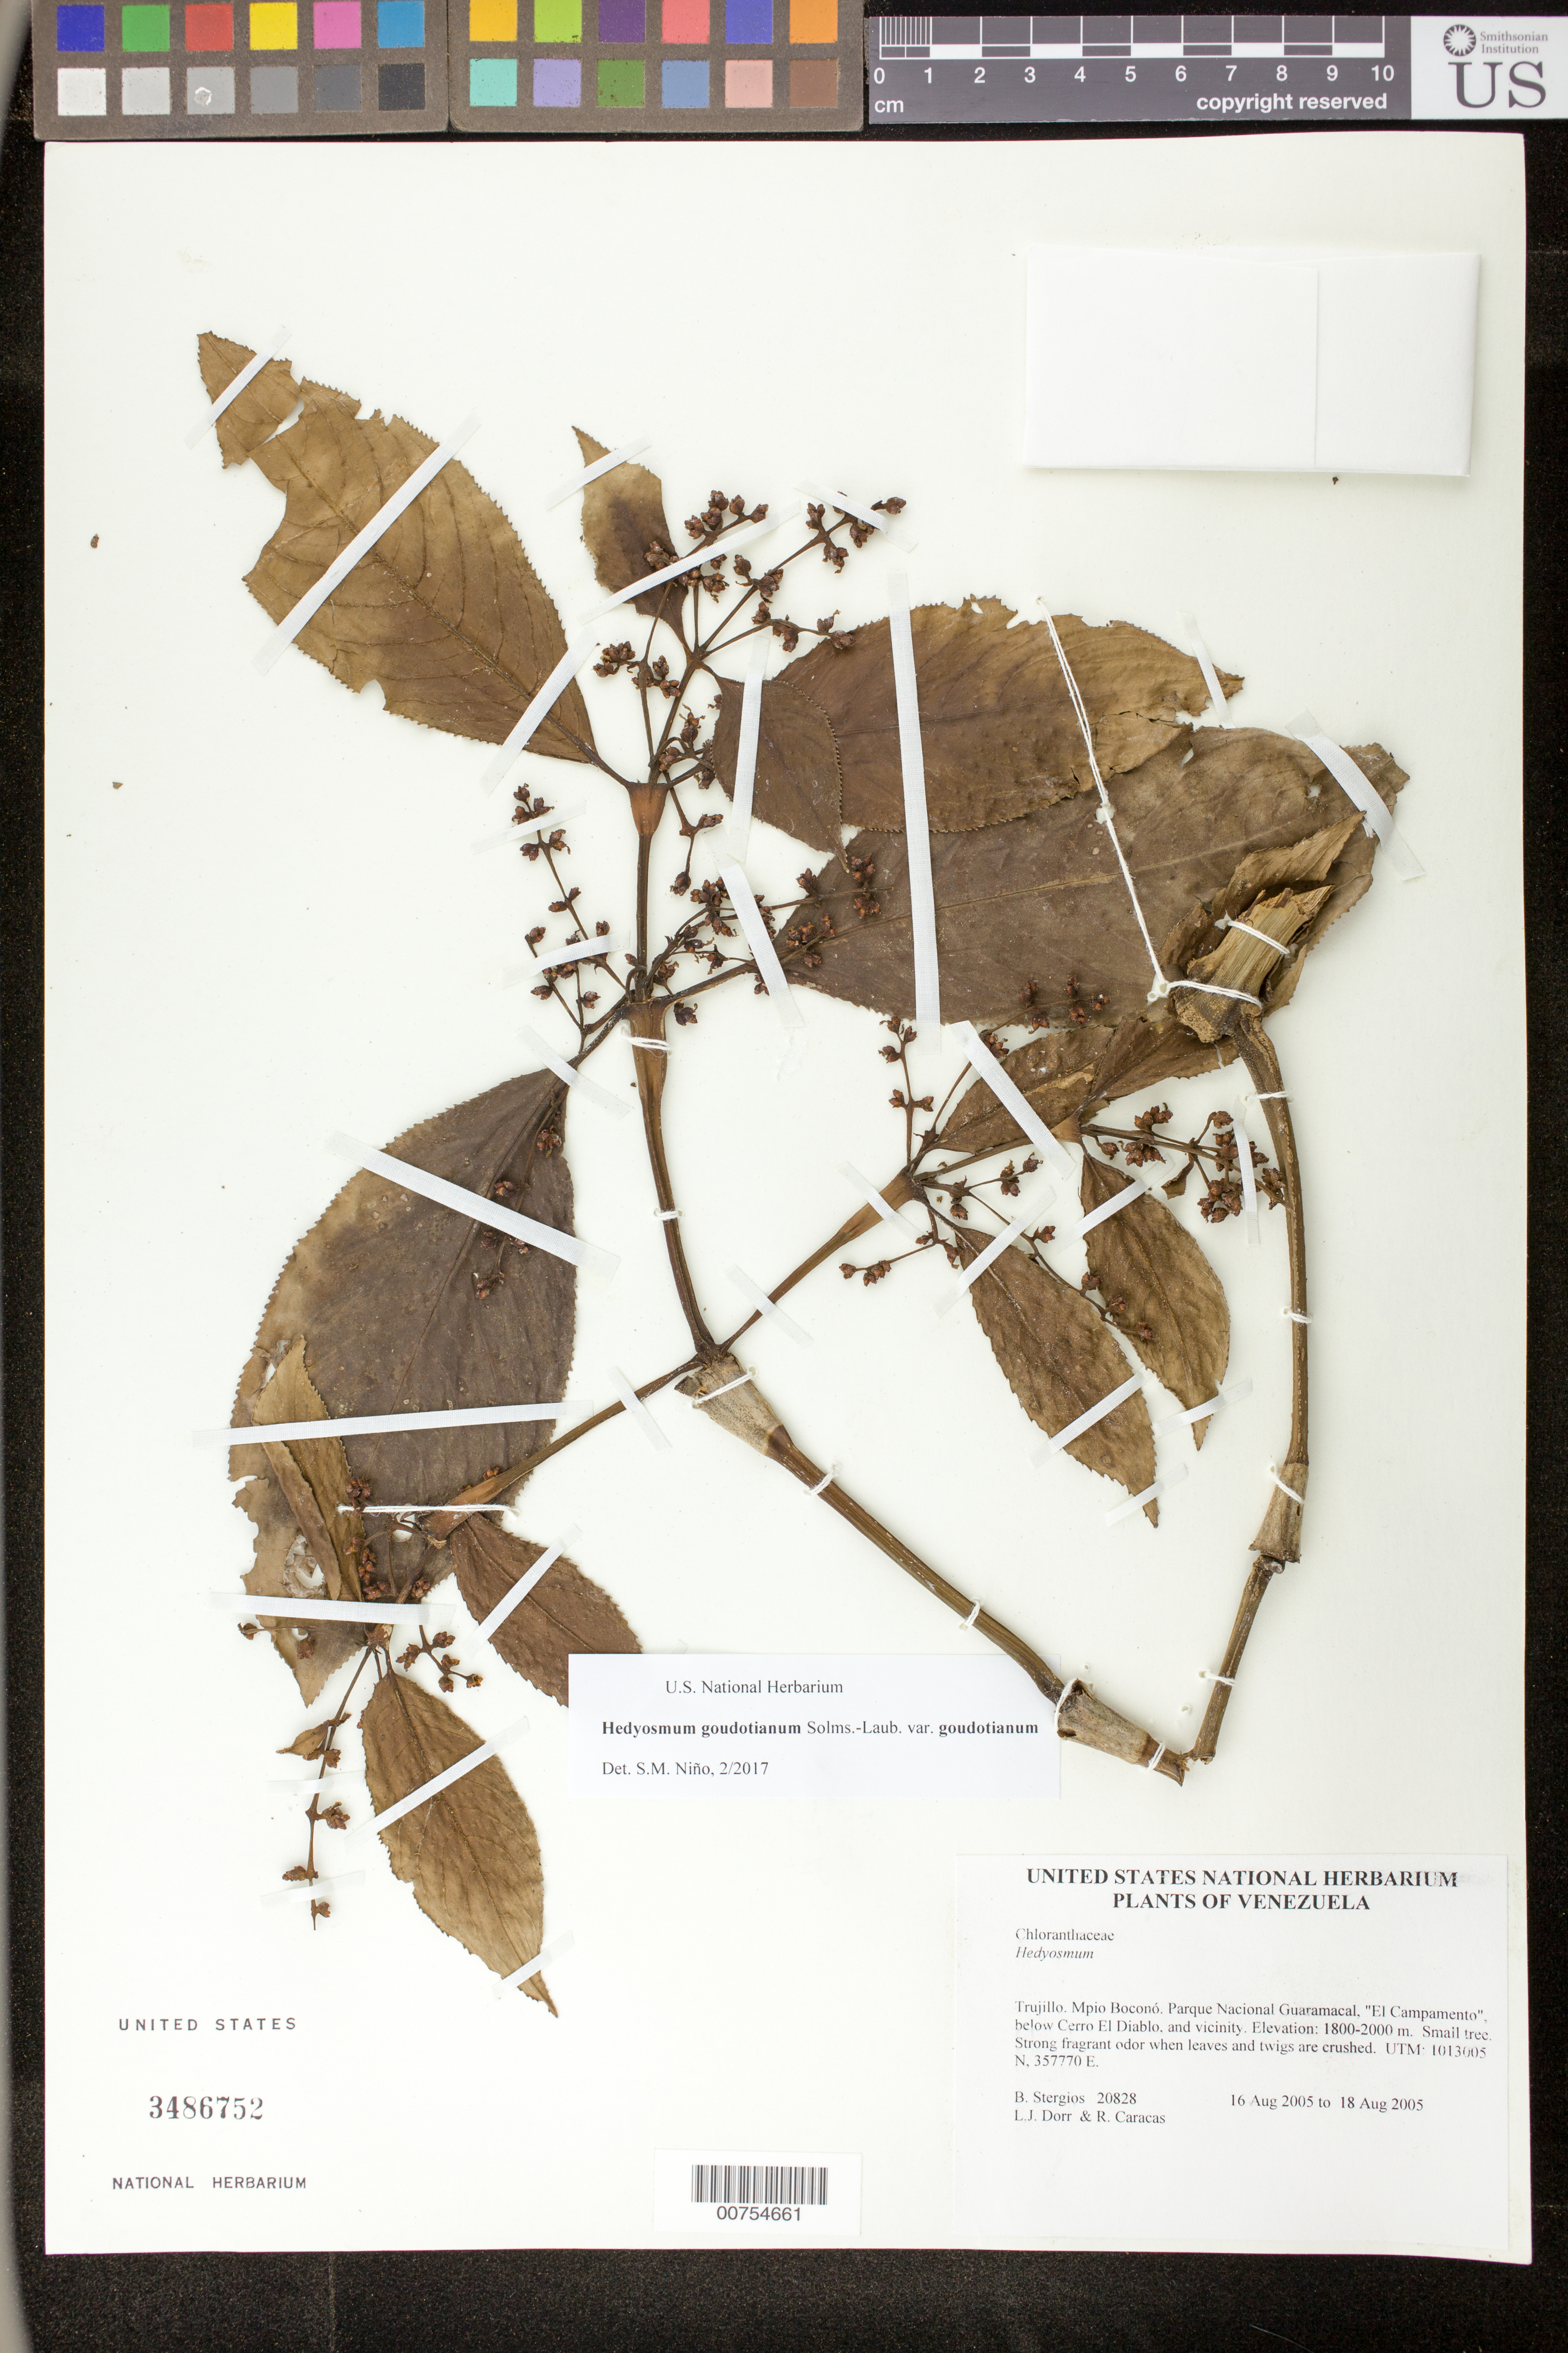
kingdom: Plantae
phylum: Tracheophyta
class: Magnoliopsida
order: Chloranthales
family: Chloranthaceae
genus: Hedyosmum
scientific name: Hedyosmum goudotianum var. goudotianum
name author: Solms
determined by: Niño, S. M., (PORT), BioCentro-UNELLEZ (VENEZUELA)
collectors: B. G. Stergios, L. J. Dorr & R. Caracas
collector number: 20828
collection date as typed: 16 Aug 2005 to 18 Aug 2005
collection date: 2005-08-16/2005-08-18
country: Venezuela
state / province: Trujillo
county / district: Boconó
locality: Parque Nacional Guaramacal, "El Campamento", below Cerro El Diablo, and vicinity.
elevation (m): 1800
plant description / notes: PORT, US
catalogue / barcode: US 3486752